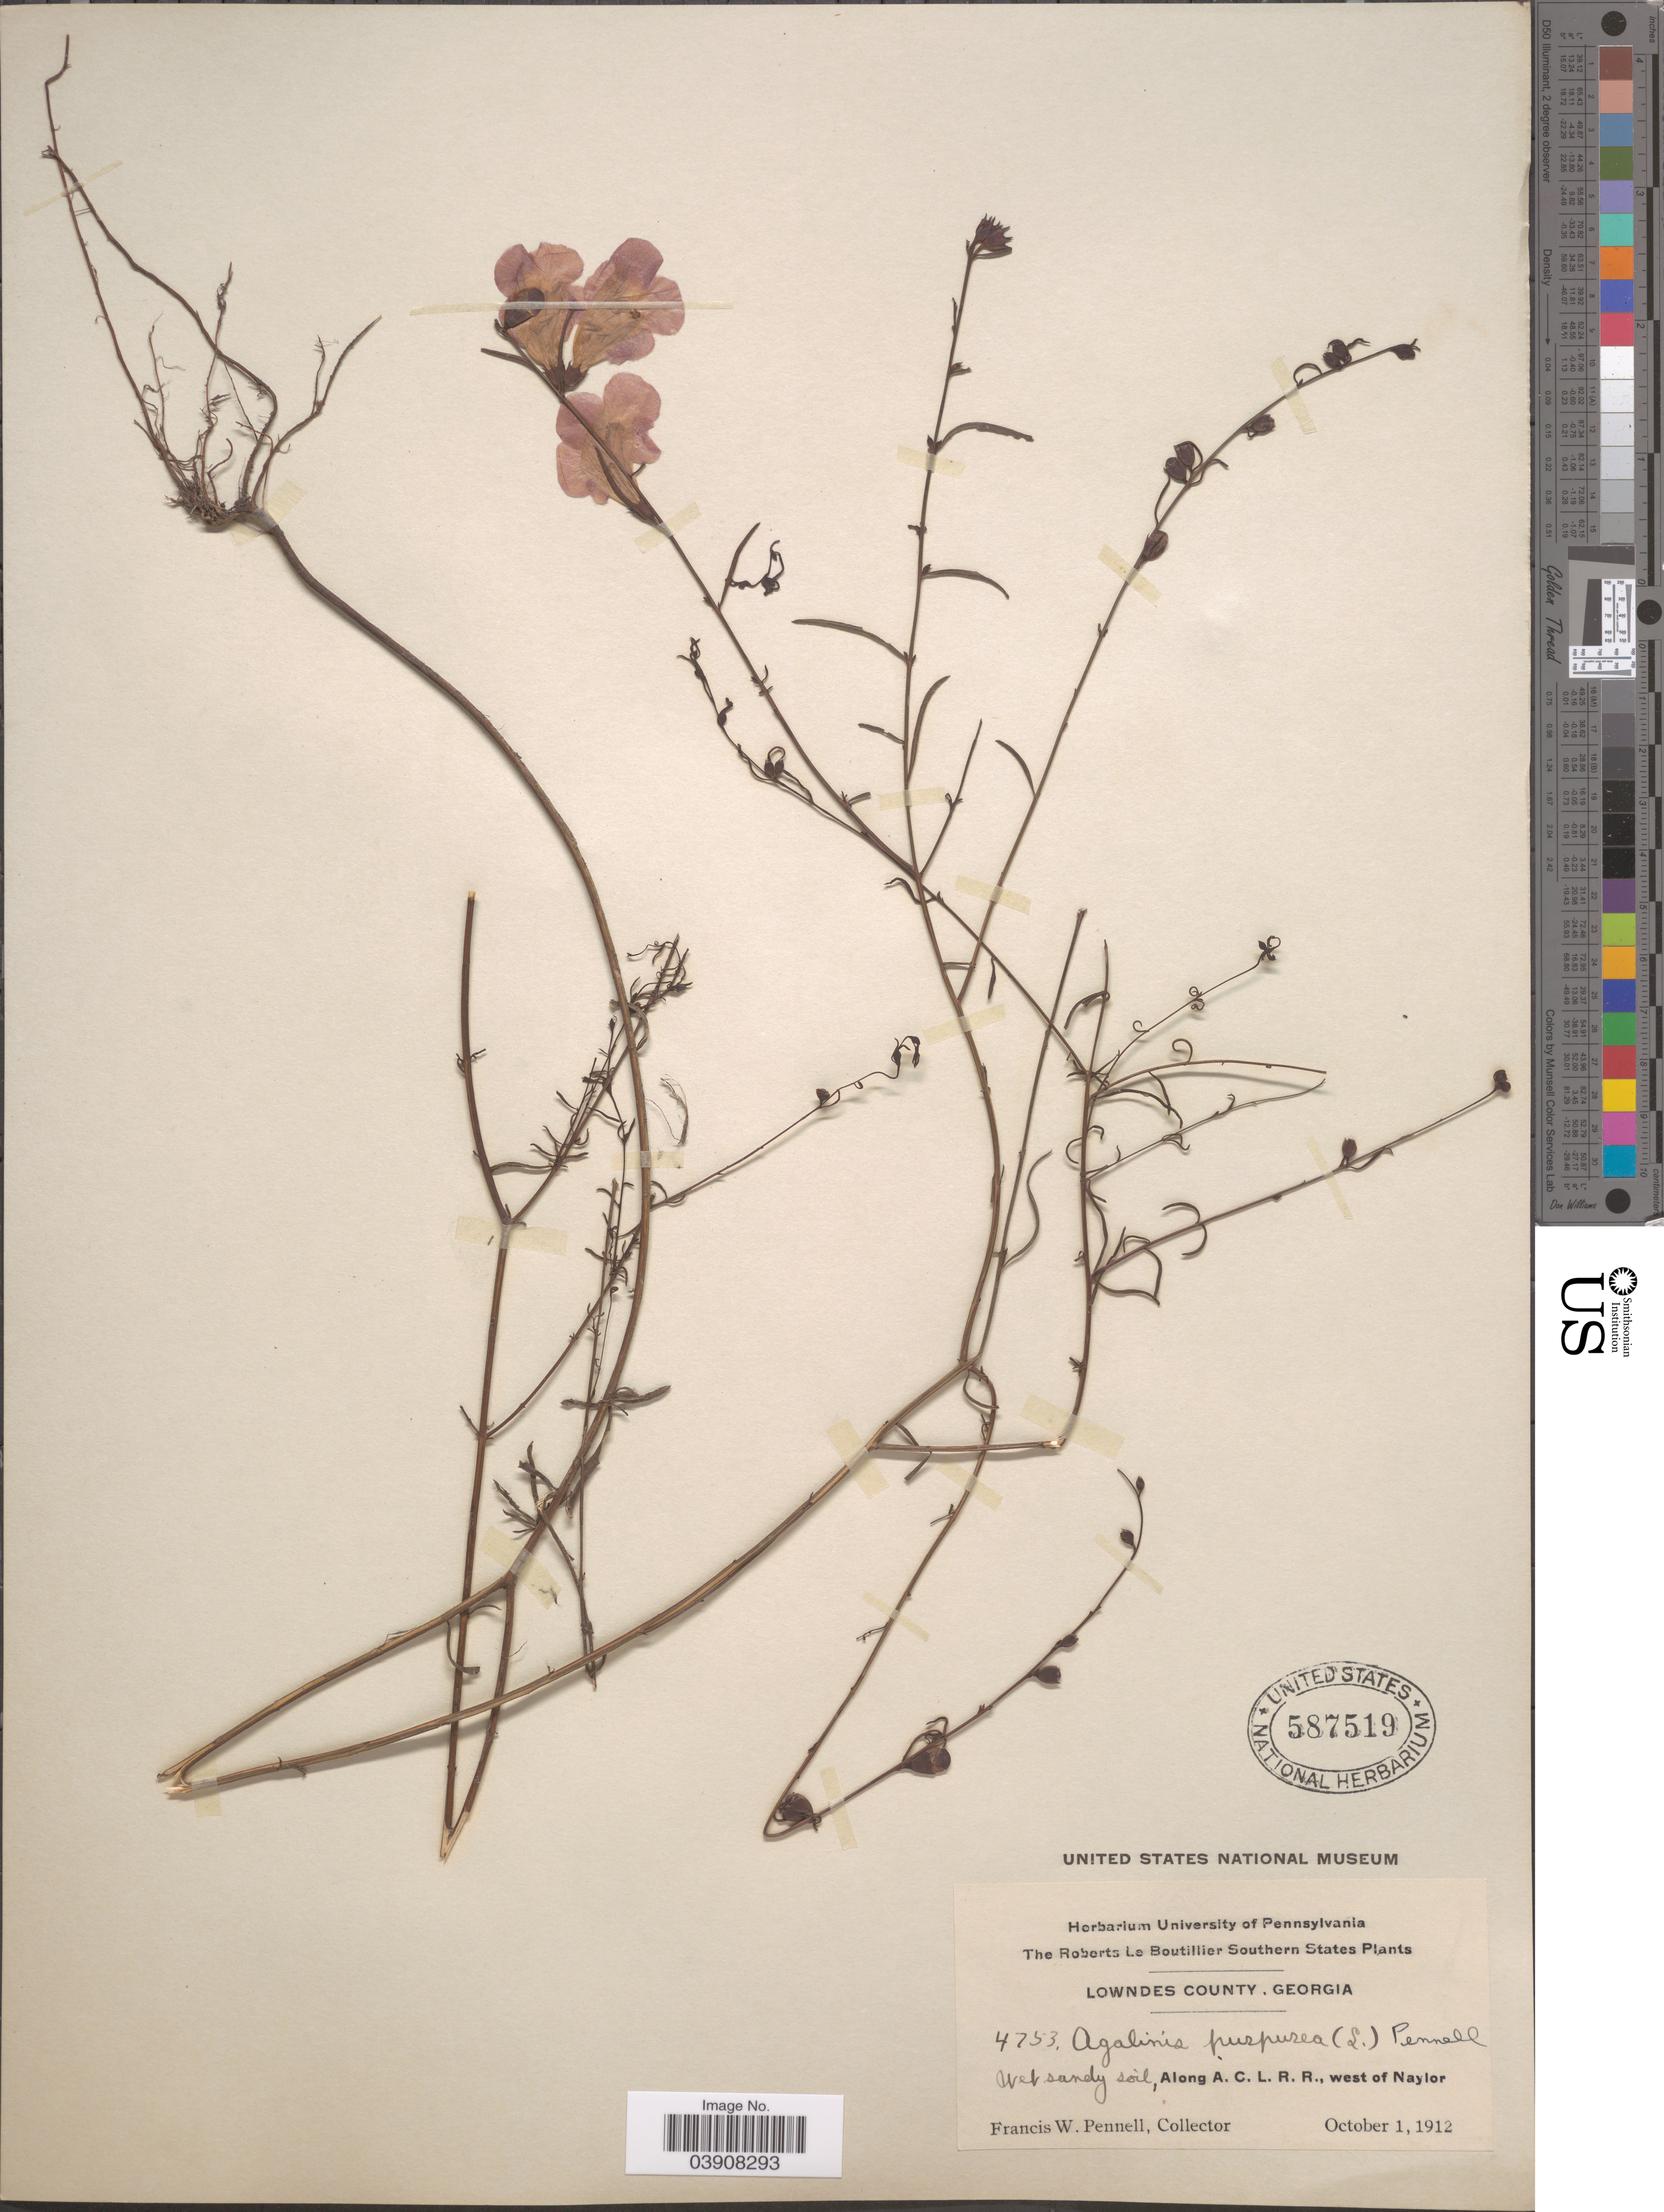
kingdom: Plantae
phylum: Tracheophyta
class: Magnoliopsida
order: Lamiales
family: Orobanchaceae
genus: Agalinis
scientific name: Agalinis purpurea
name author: (L.) Pennell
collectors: F. W. Pennell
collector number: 4753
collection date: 1912-10-01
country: United States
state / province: Georgia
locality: Southern States. Lowndes County. Along A. C. L. R. R., west of Naylor.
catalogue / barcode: US 587519